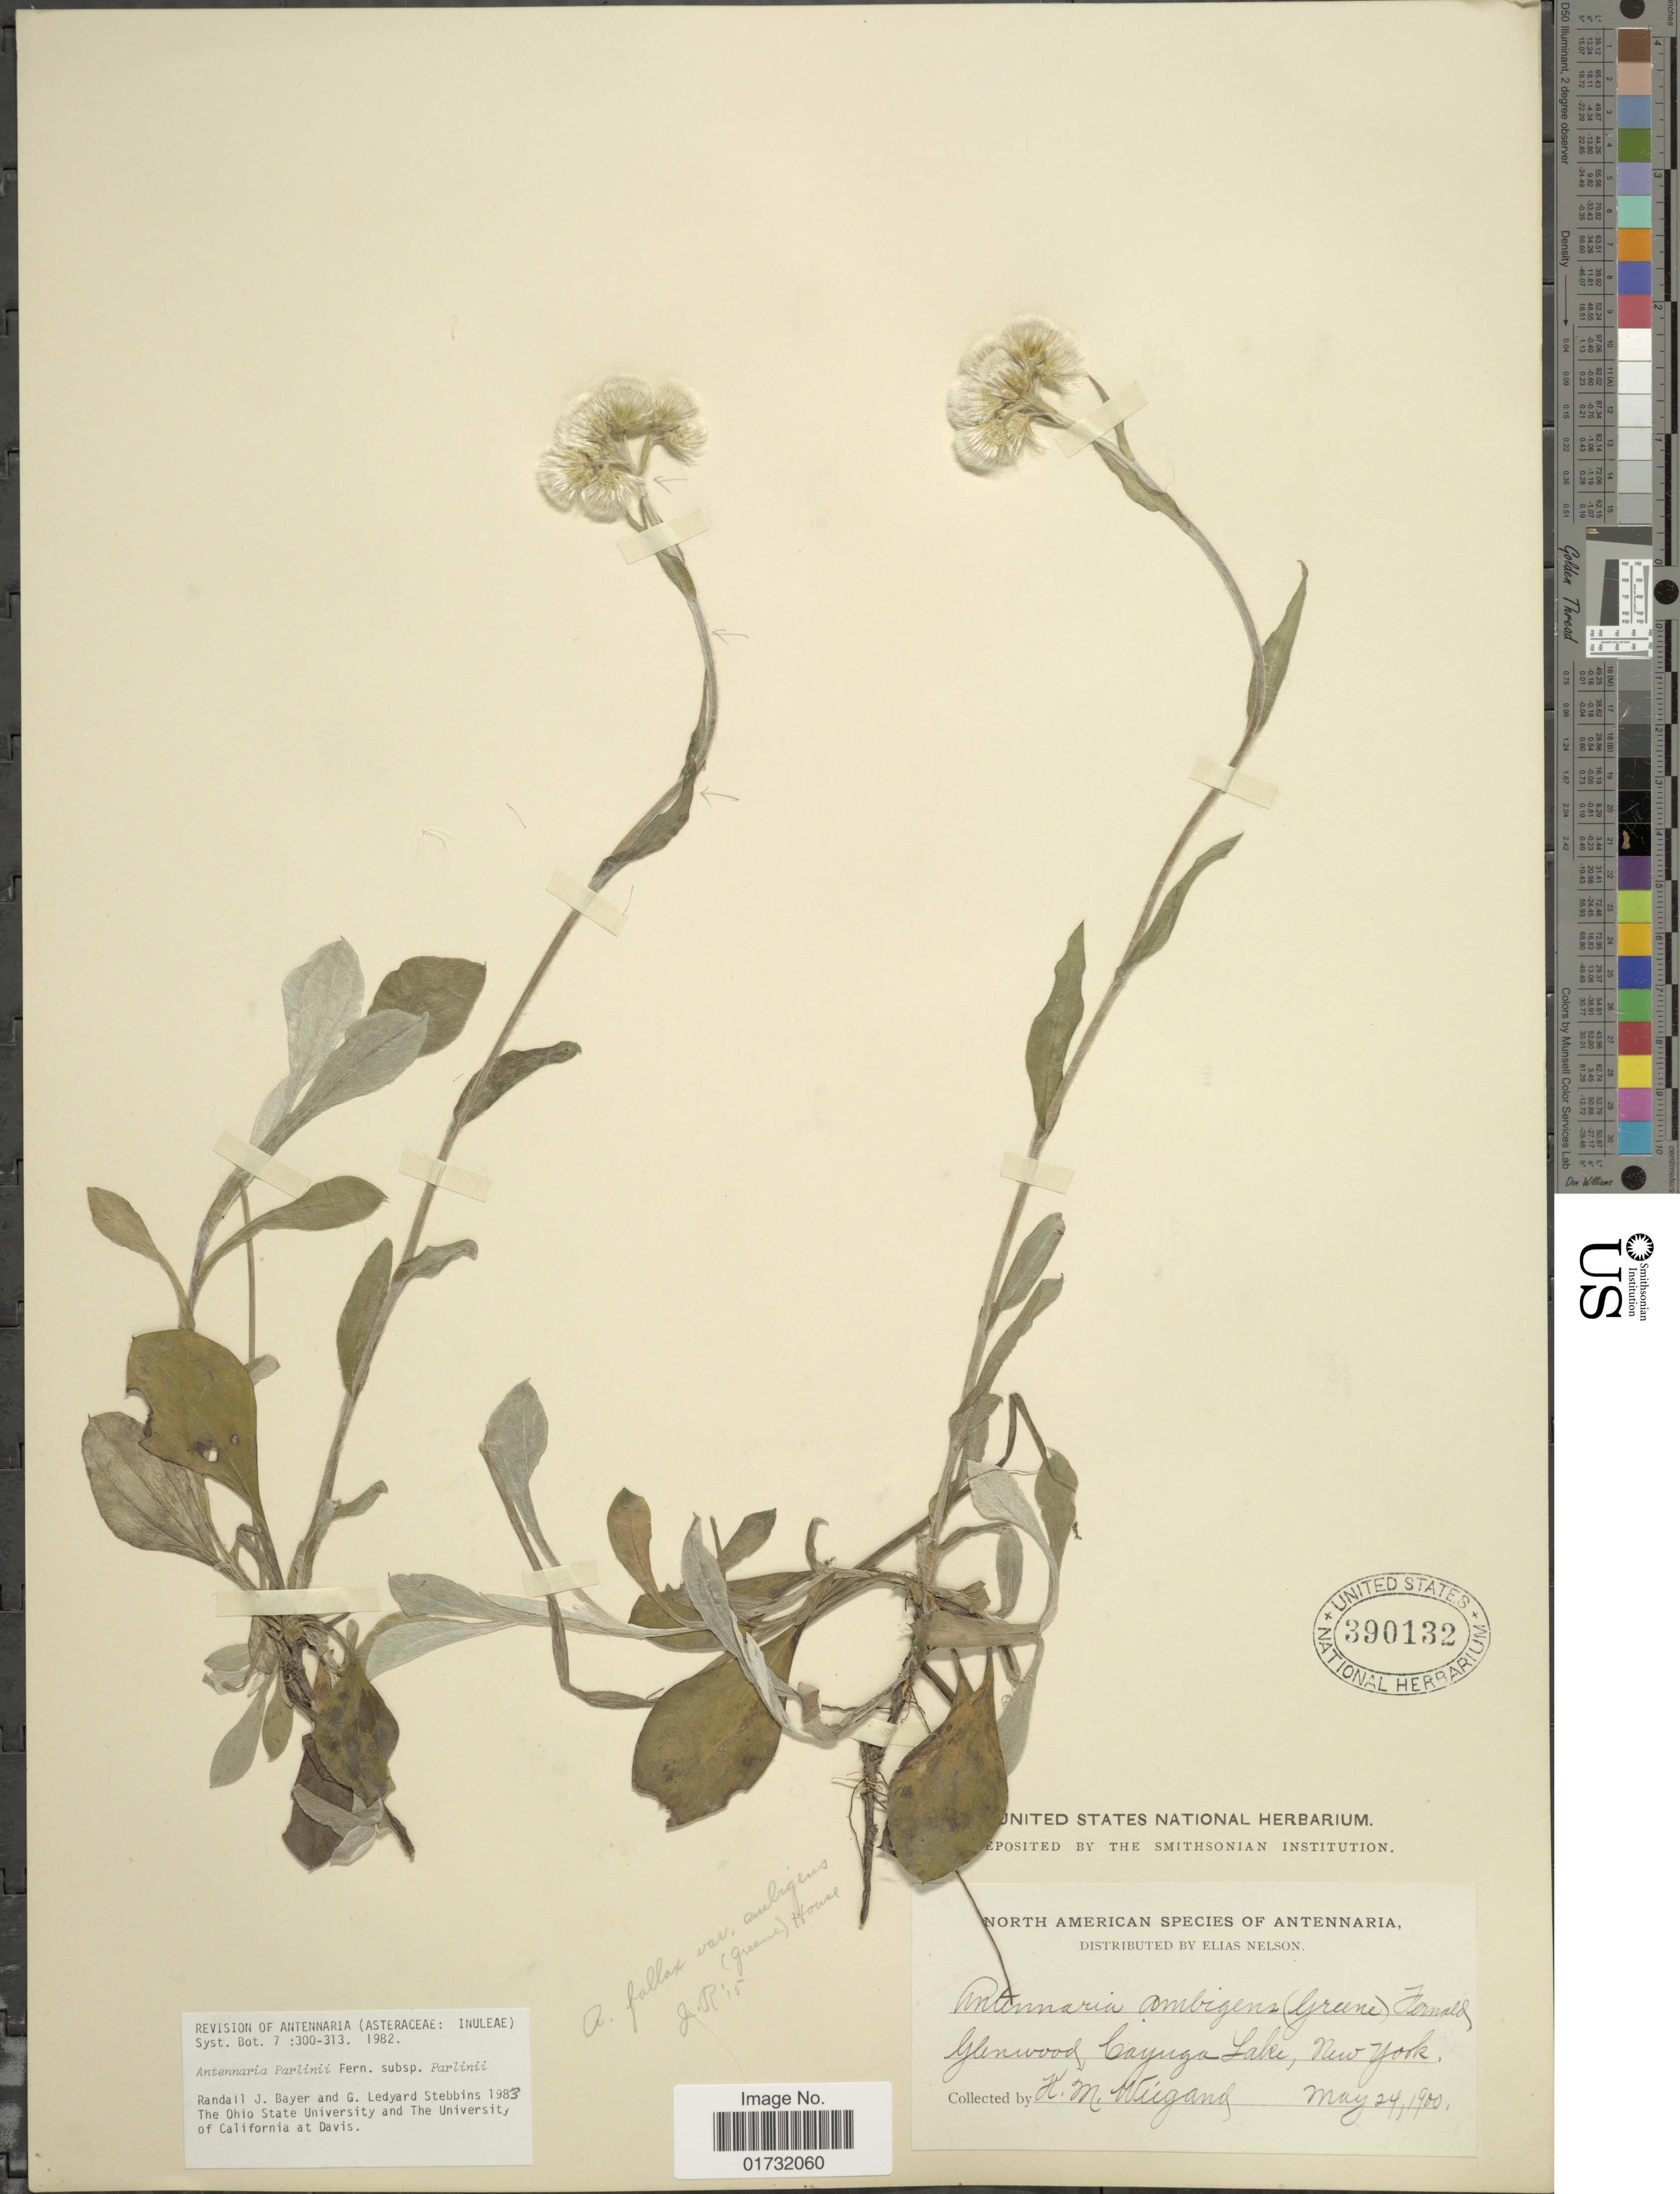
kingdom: Plantae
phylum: Tracheophyta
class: Magnoliopsida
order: Asterales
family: Asteraceae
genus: Antennaria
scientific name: Antennaria parlinii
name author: Fernald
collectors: K. M. Wiegand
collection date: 1900-05-24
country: United States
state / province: New York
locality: Glenwood, Cayuga Lake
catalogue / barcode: US 390132